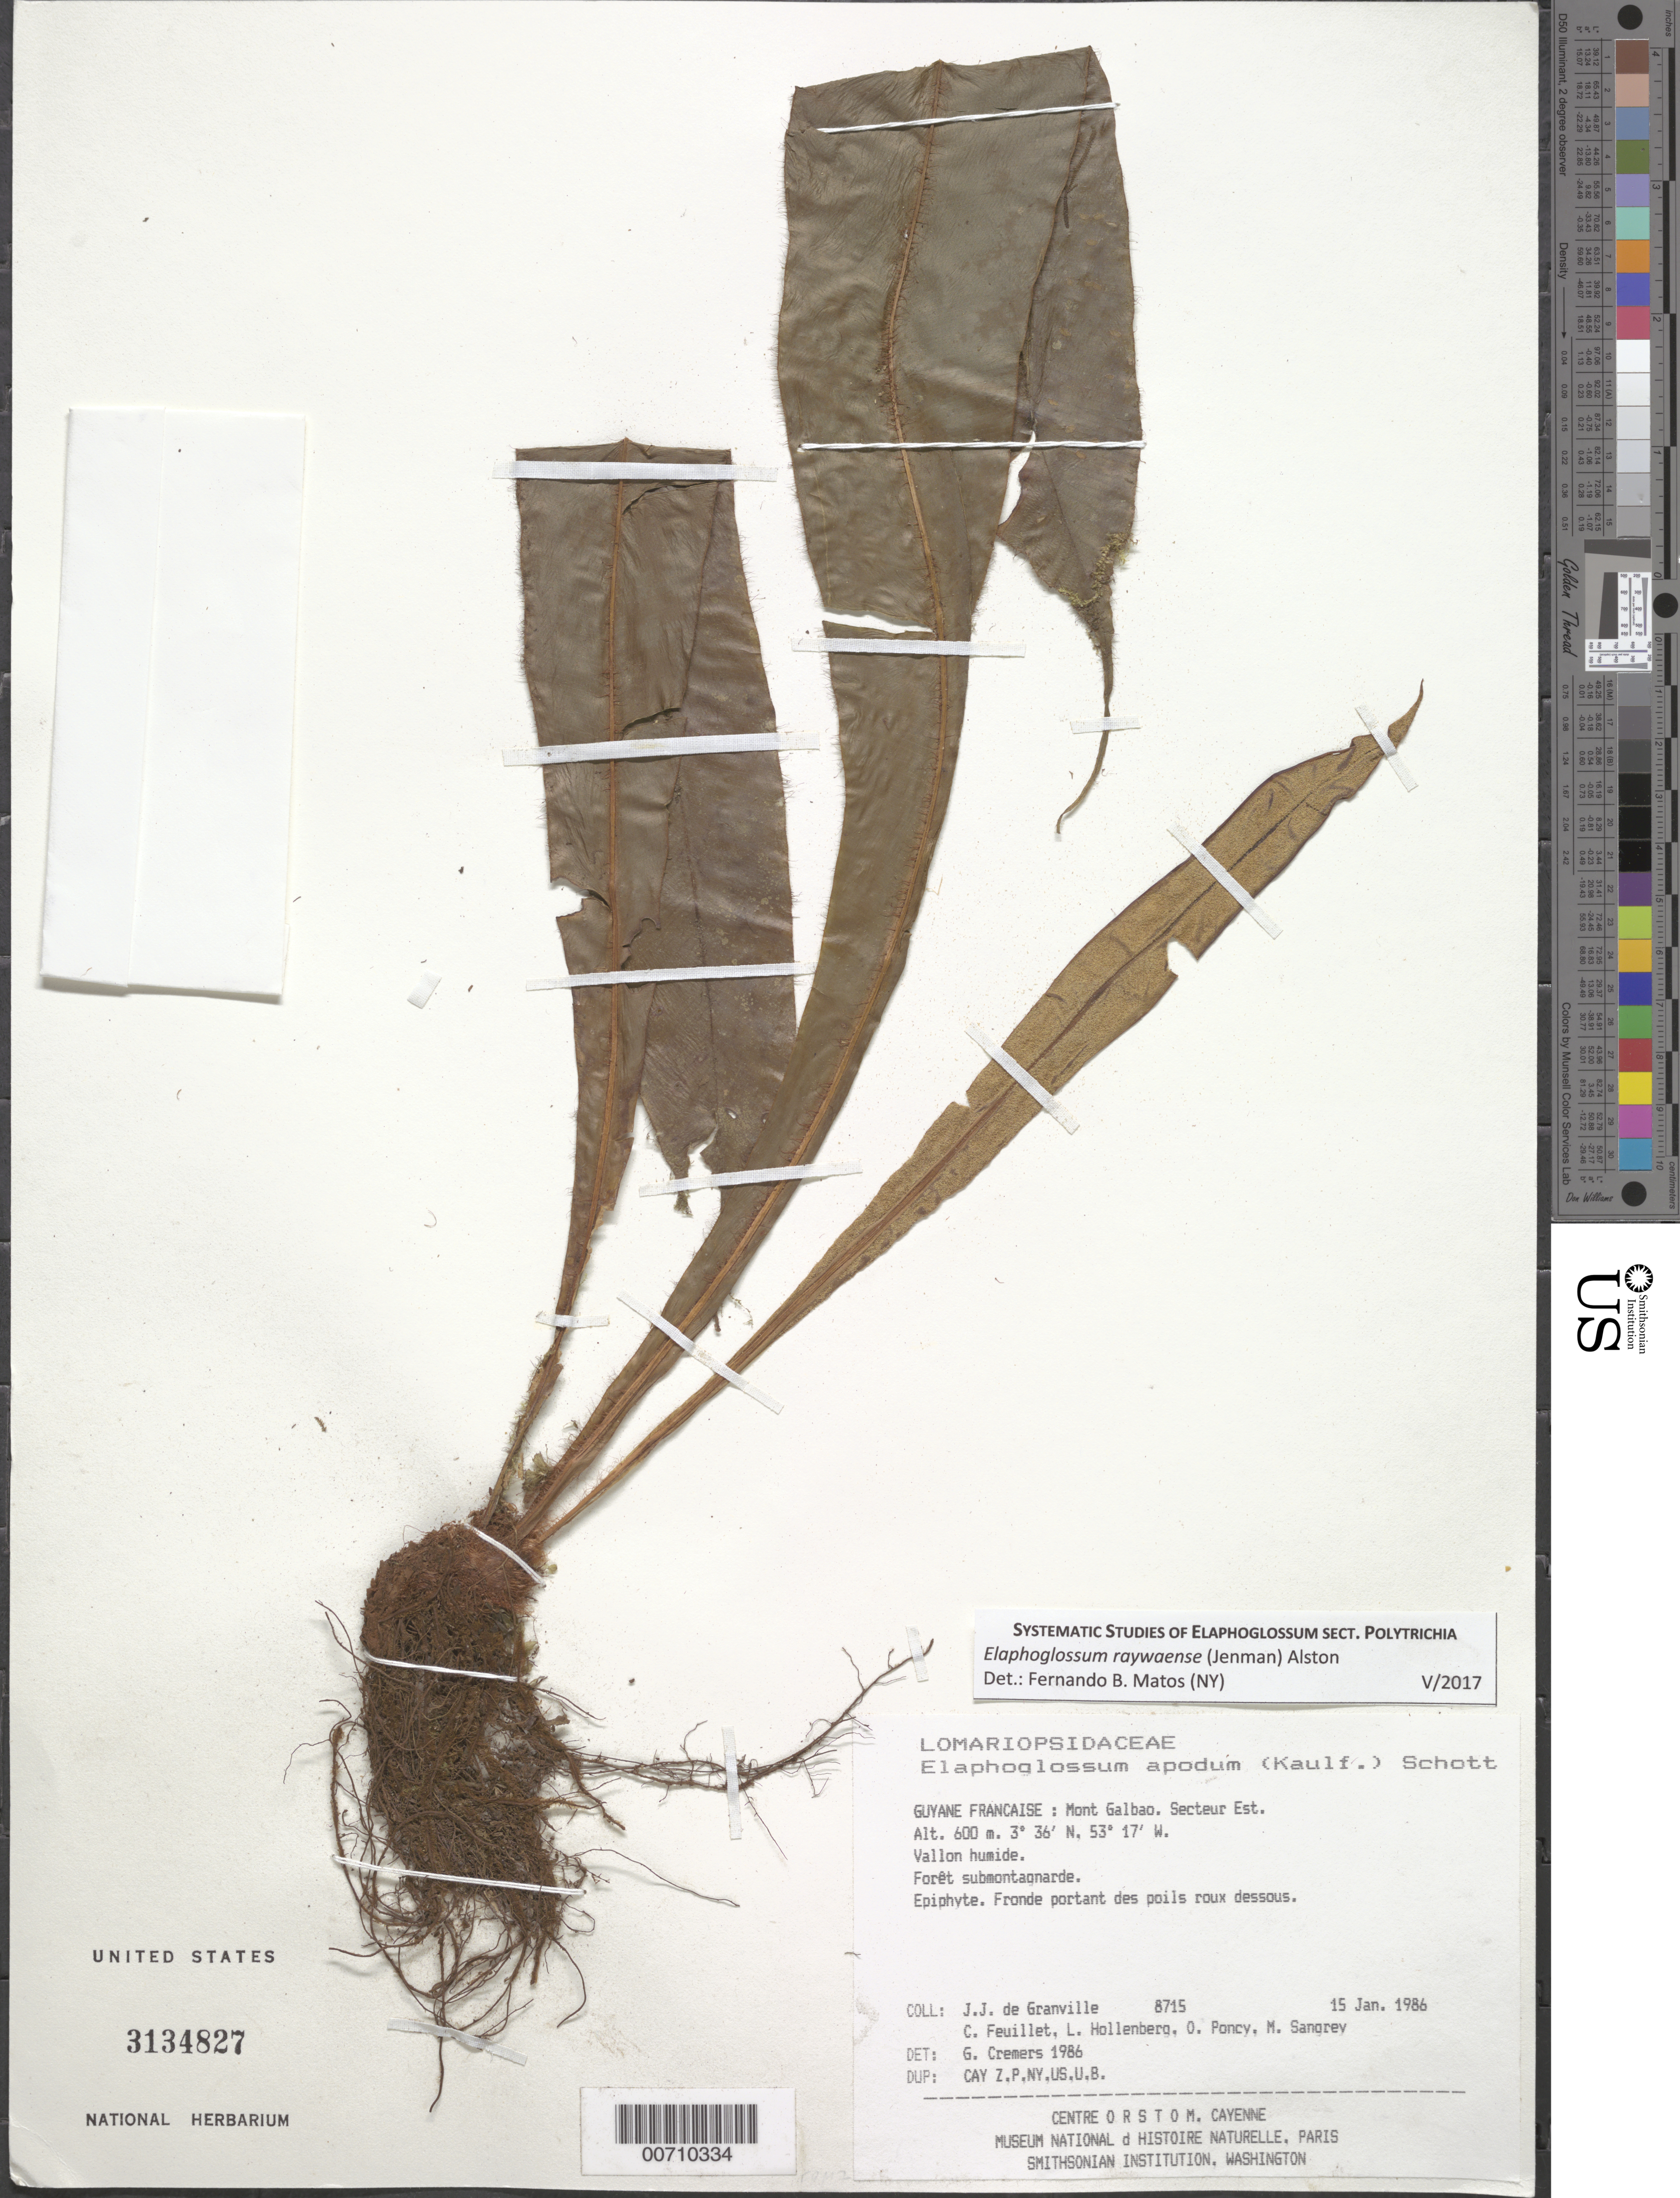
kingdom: Plantae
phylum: Tracheophyta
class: Polypodiopsida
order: Polypodiales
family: Dryopteridaceae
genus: Elaphoglossum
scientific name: Elaphoglossum apodum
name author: (Kaulf.) Schott ex J. Sm.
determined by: Cremers, Georges A.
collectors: J.-J. de Granville, C. Feuillet, L. Hollenberg, O. Poncy & M. S. Sangrey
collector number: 8715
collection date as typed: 15-Jan-86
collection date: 1986-01-15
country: French Guiana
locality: Mont Galbao. Secteur Est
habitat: Forêt submontagnarde, vallon humide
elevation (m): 600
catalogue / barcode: US 3134827